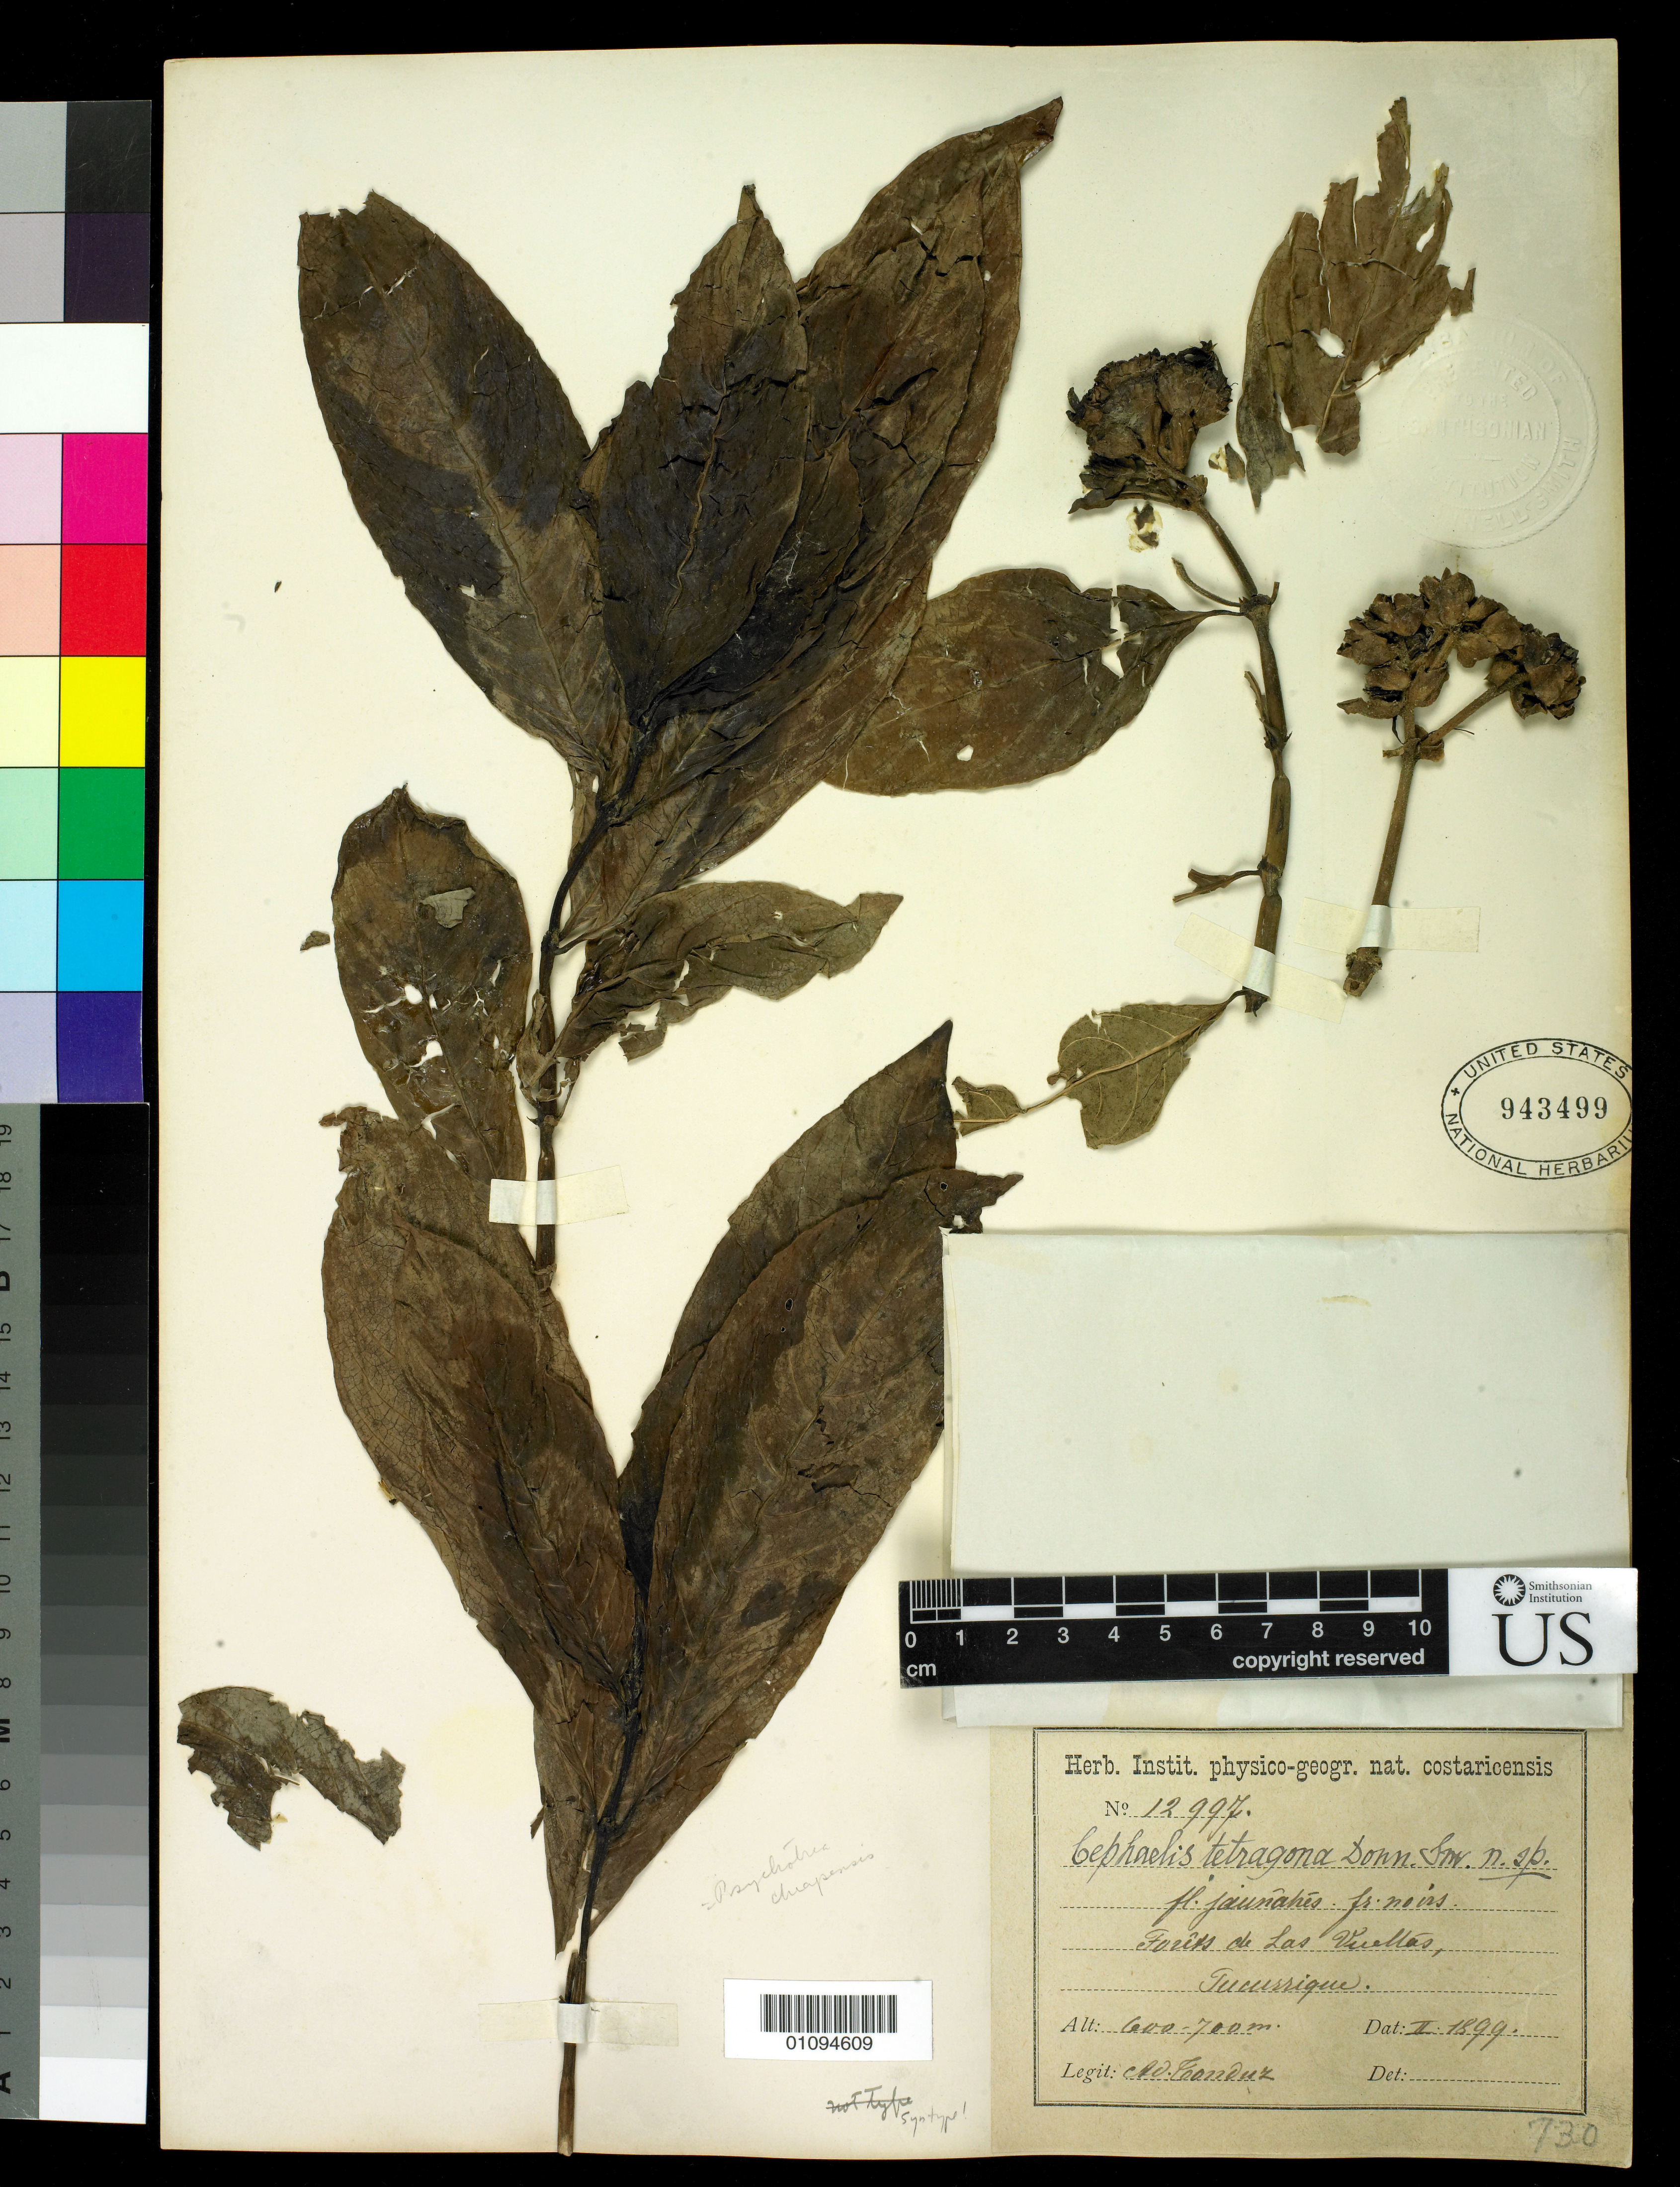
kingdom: Plantae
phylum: Tracheophyta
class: Magnoliopsida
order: Gentianales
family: Rubiaceae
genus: Cephaelis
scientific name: Cephaelis tetragona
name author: Donn. Sm.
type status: Syntype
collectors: A. Tonduz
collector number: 12997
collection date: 1899-02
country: Costa Rica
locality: Tucurrique, forets de Las Vueltas.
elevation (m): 600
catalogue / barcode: US 943499